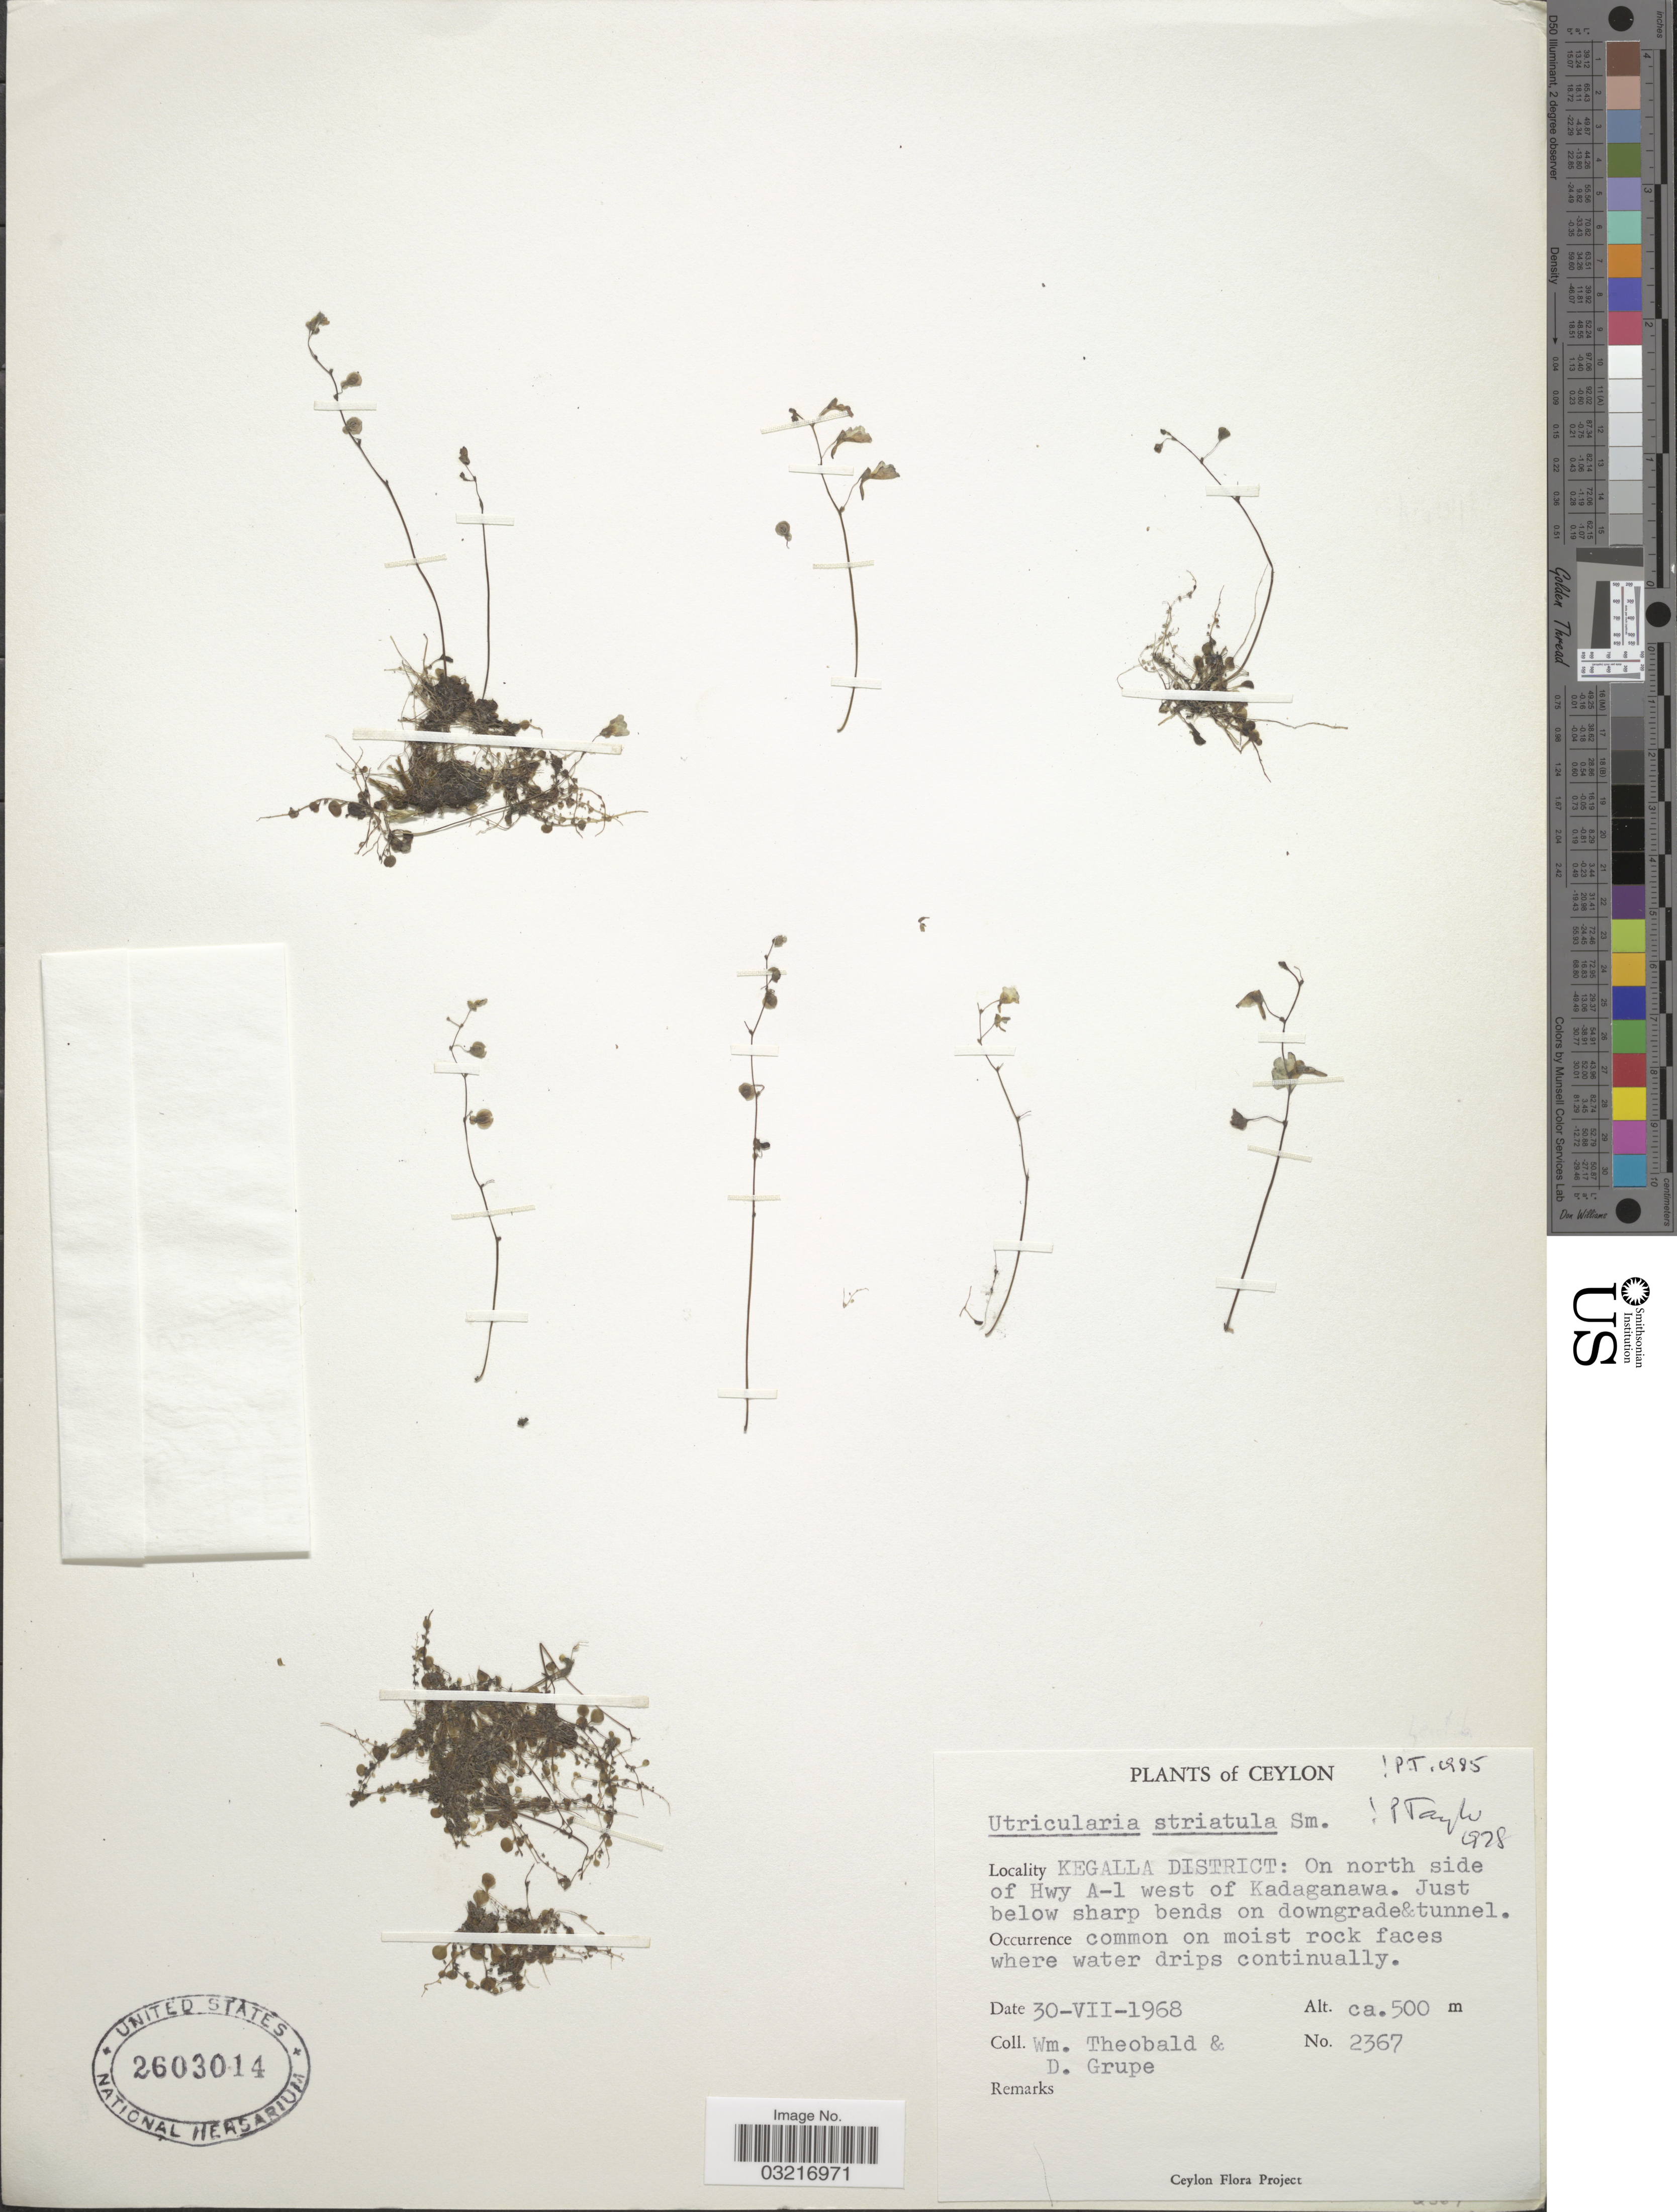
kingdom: Plantae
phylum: Tracheophyta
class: Magnoliopsida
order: Lamiales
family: Lentibulariaceae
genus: Utricularia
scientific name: Utricularia striatula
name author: Sm.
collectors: W. Theobald & D. Grupe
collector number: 2367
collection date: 1968-07-30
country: Sri Lanka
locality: Ceylon, Kegalla District: On north side of Hwy A-1 west of Kadaganawa.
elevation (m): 500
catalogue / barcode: US 2603014